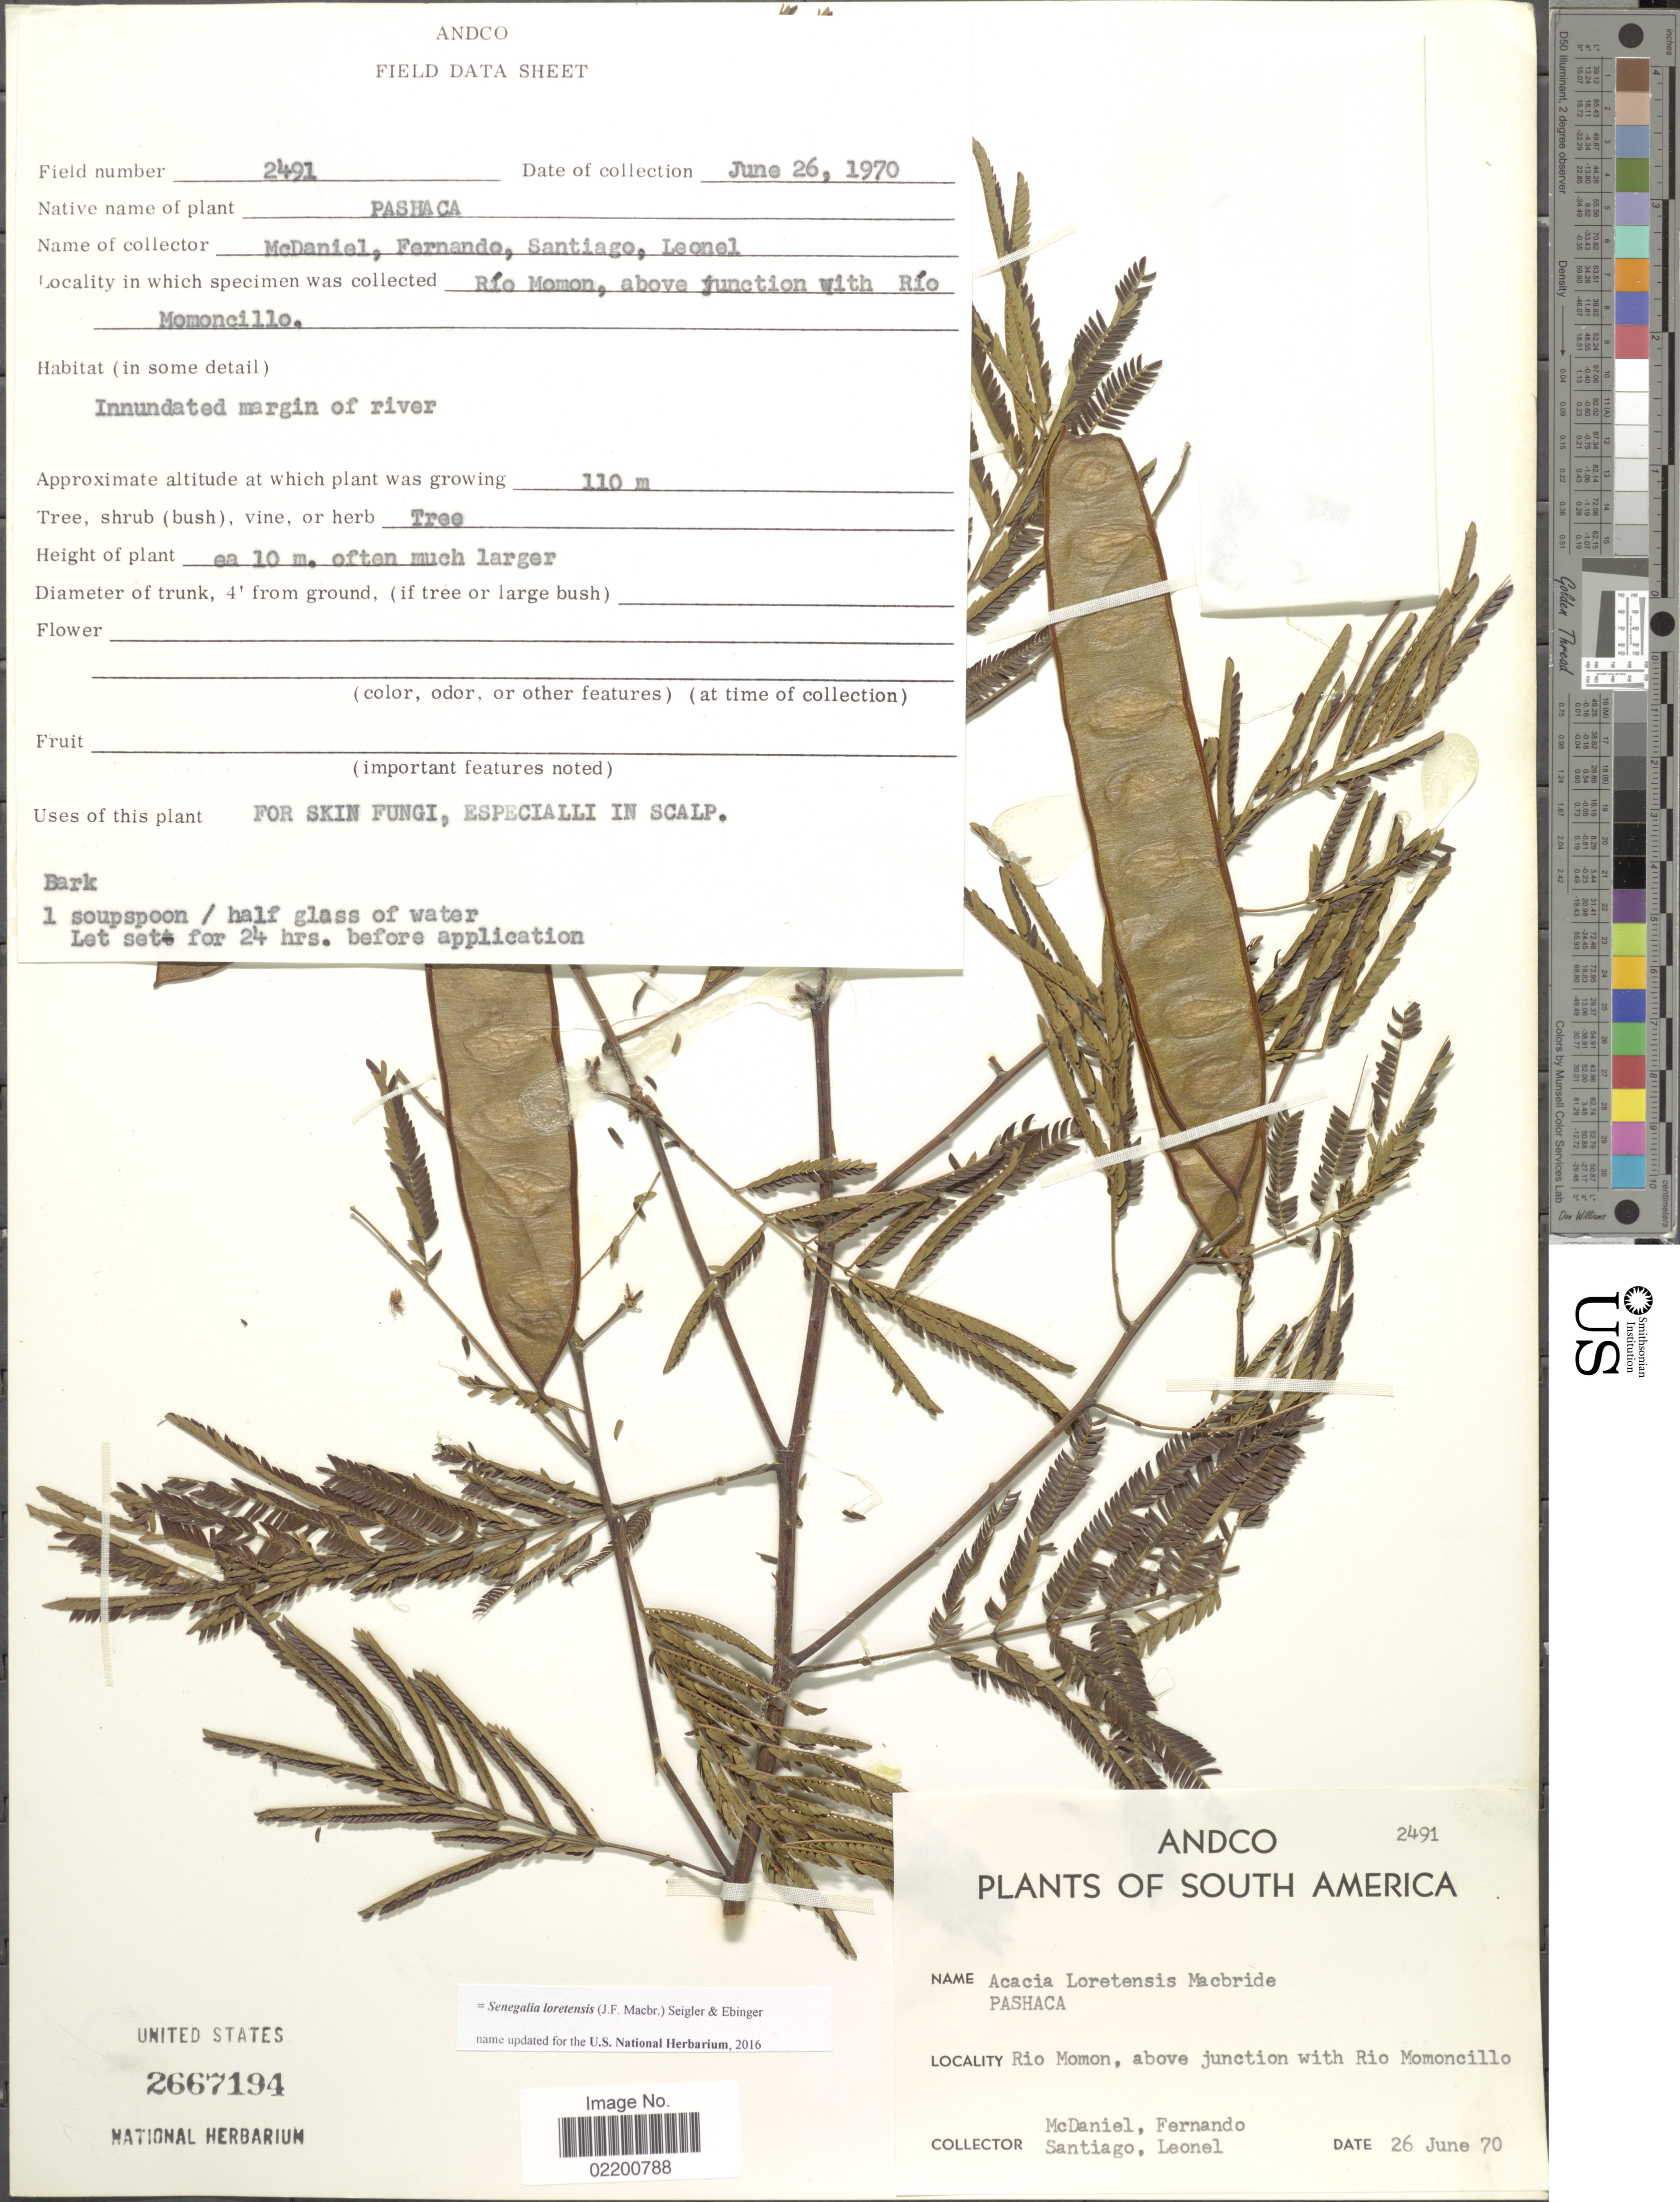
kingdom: Plantae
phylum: Tracheophyta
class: Magnoliopsida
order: Fabales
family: Fabaceae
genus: Senegalia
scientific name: Senegalia loretensis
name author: (J.F. Macbr.) Seigler & Ebinger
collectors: -- McDaniel, -- Fernando, -. Santiago & -- Leonel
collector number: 2491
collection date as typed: Transcribed d/m/y: 26/6/70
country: Peru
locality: Anco South America, Rio Momon, above junction with Rio Momoncillo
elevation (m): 110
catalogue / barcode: US 2662194